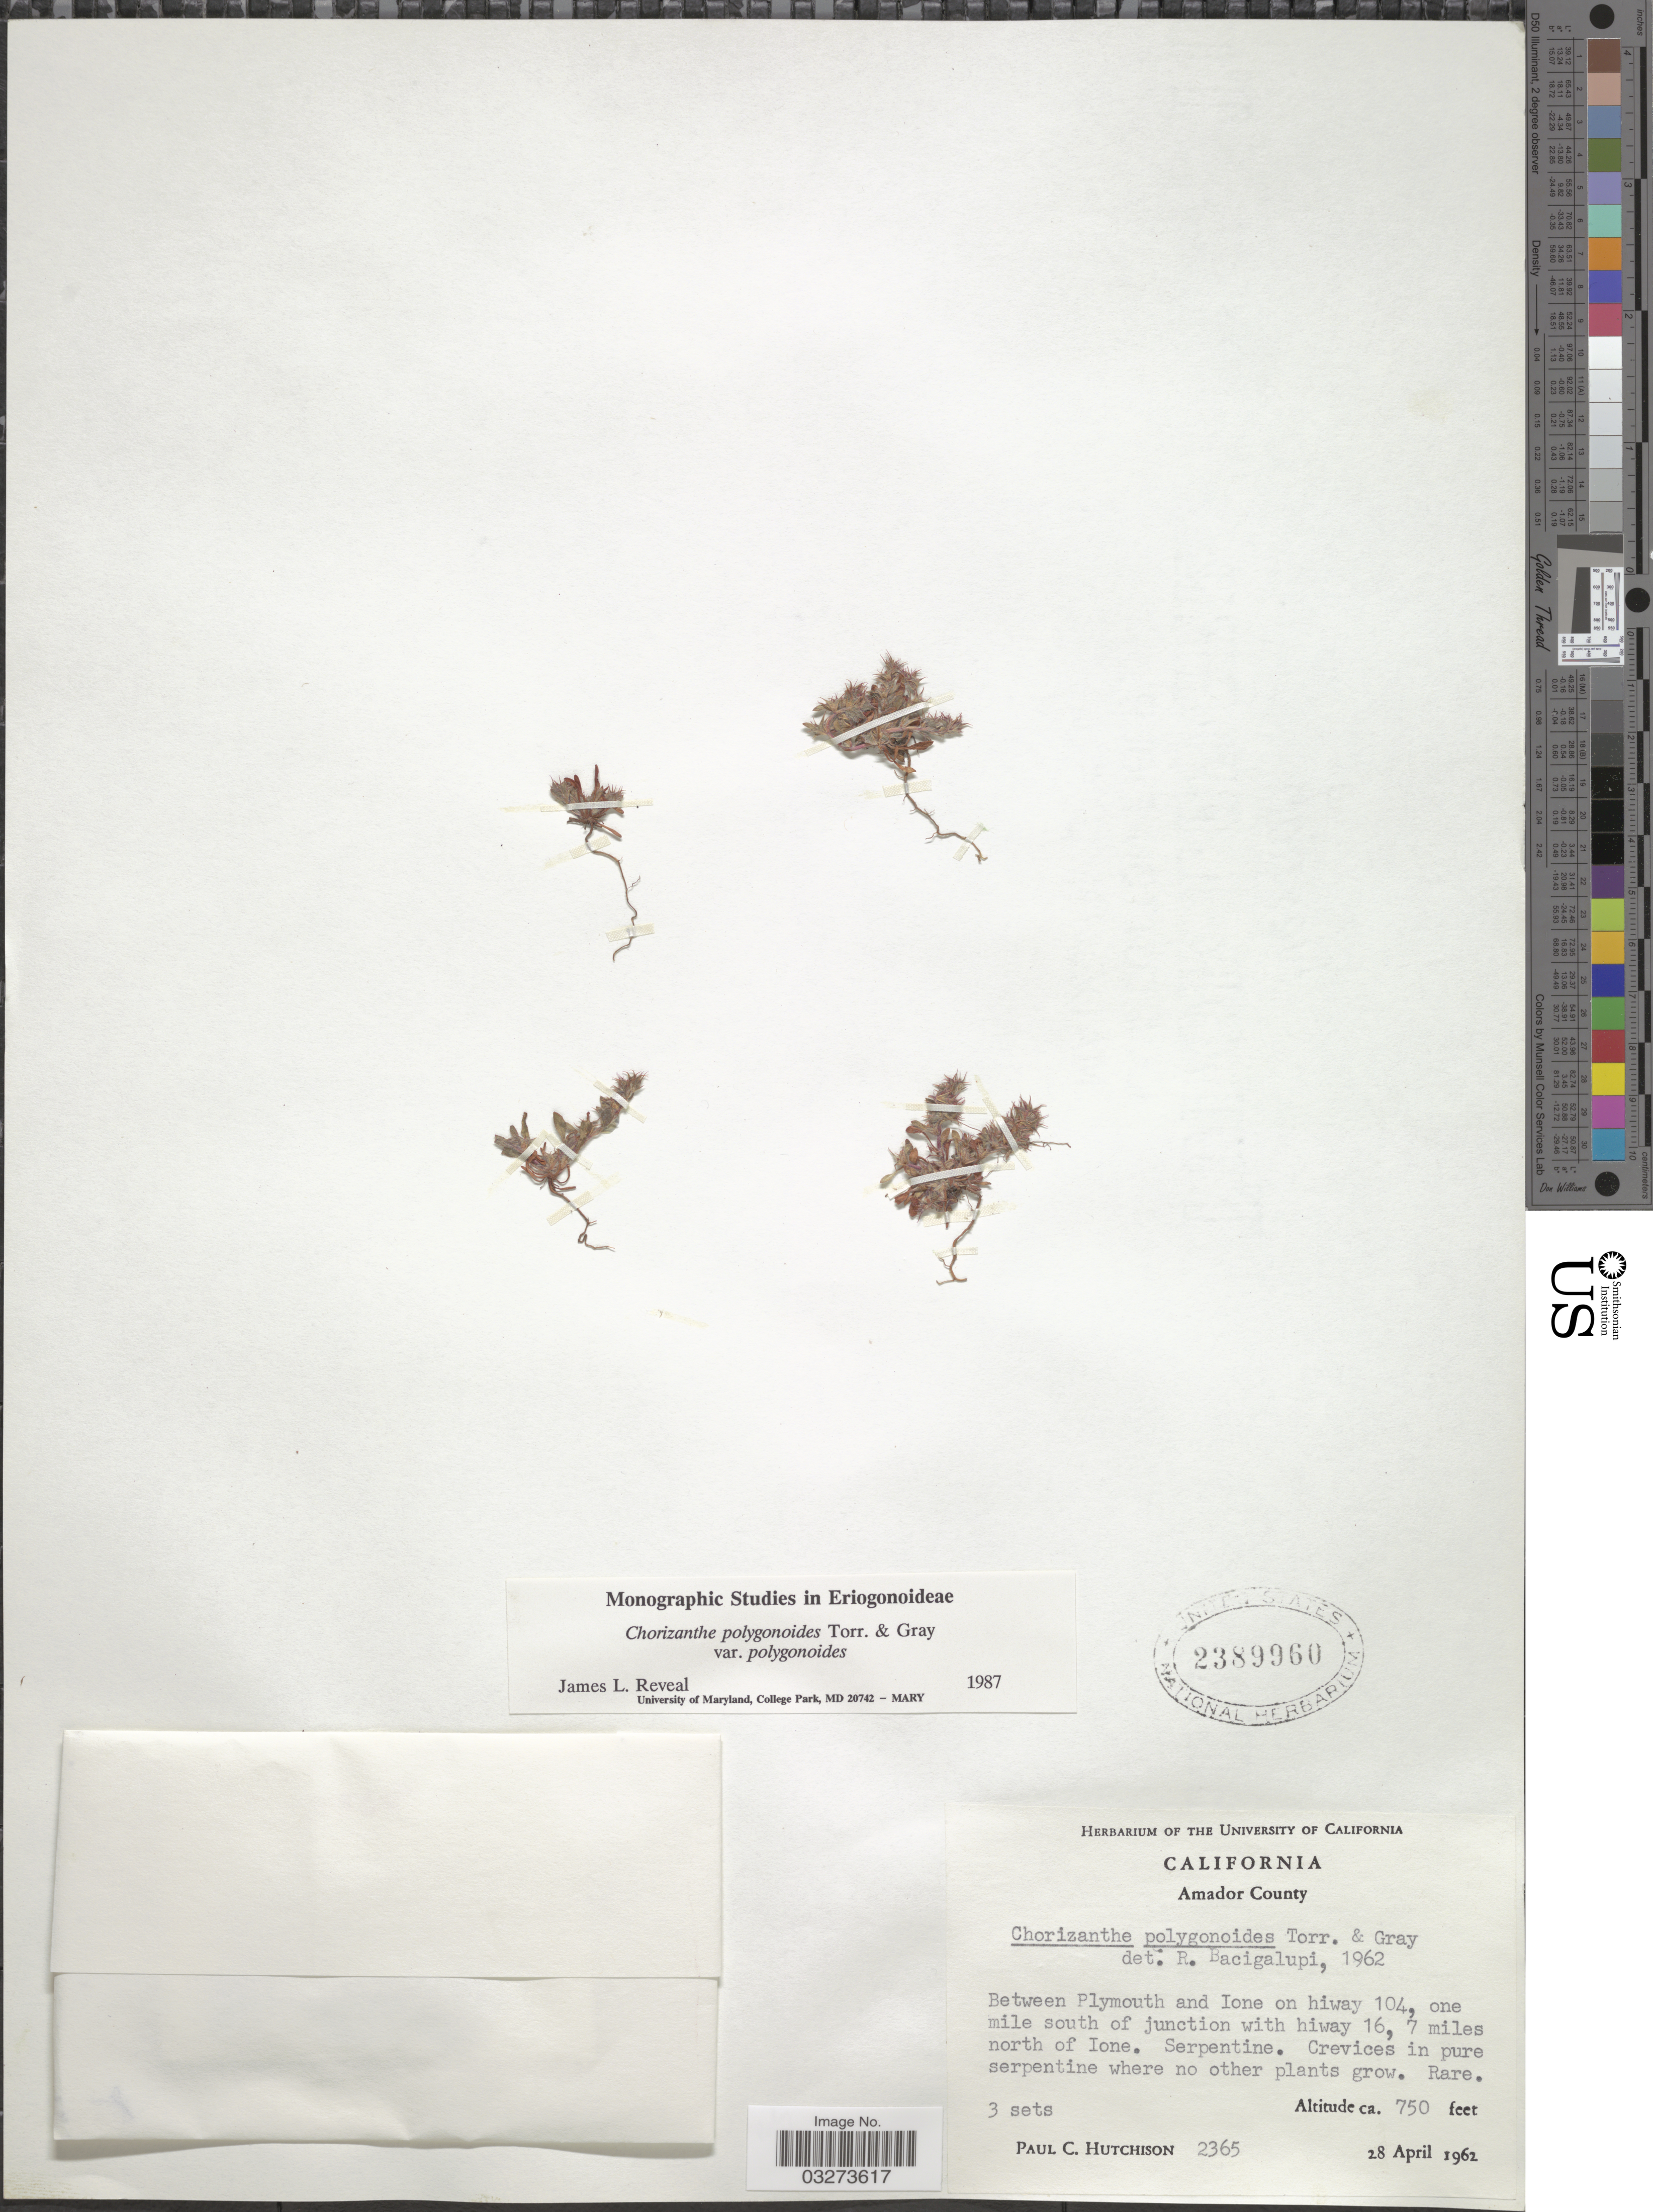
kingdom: Plantae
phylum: Tracheophyta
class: Magnoliopsida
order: Caryophyllales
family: Polygonaceae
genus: Chorizanthe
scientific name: Chorizanthe polygonoides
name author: Torr. & A. Gray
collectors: P. C. Hutchison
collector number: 2365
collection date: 1962-04-28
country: United States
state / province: California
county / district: Amador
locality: Amador County, Between Plymouth and Ione on hiway 104, one mile south of junction with hiway 16, 7 miles north of Ione.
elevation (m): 229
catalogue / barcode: US 2389960